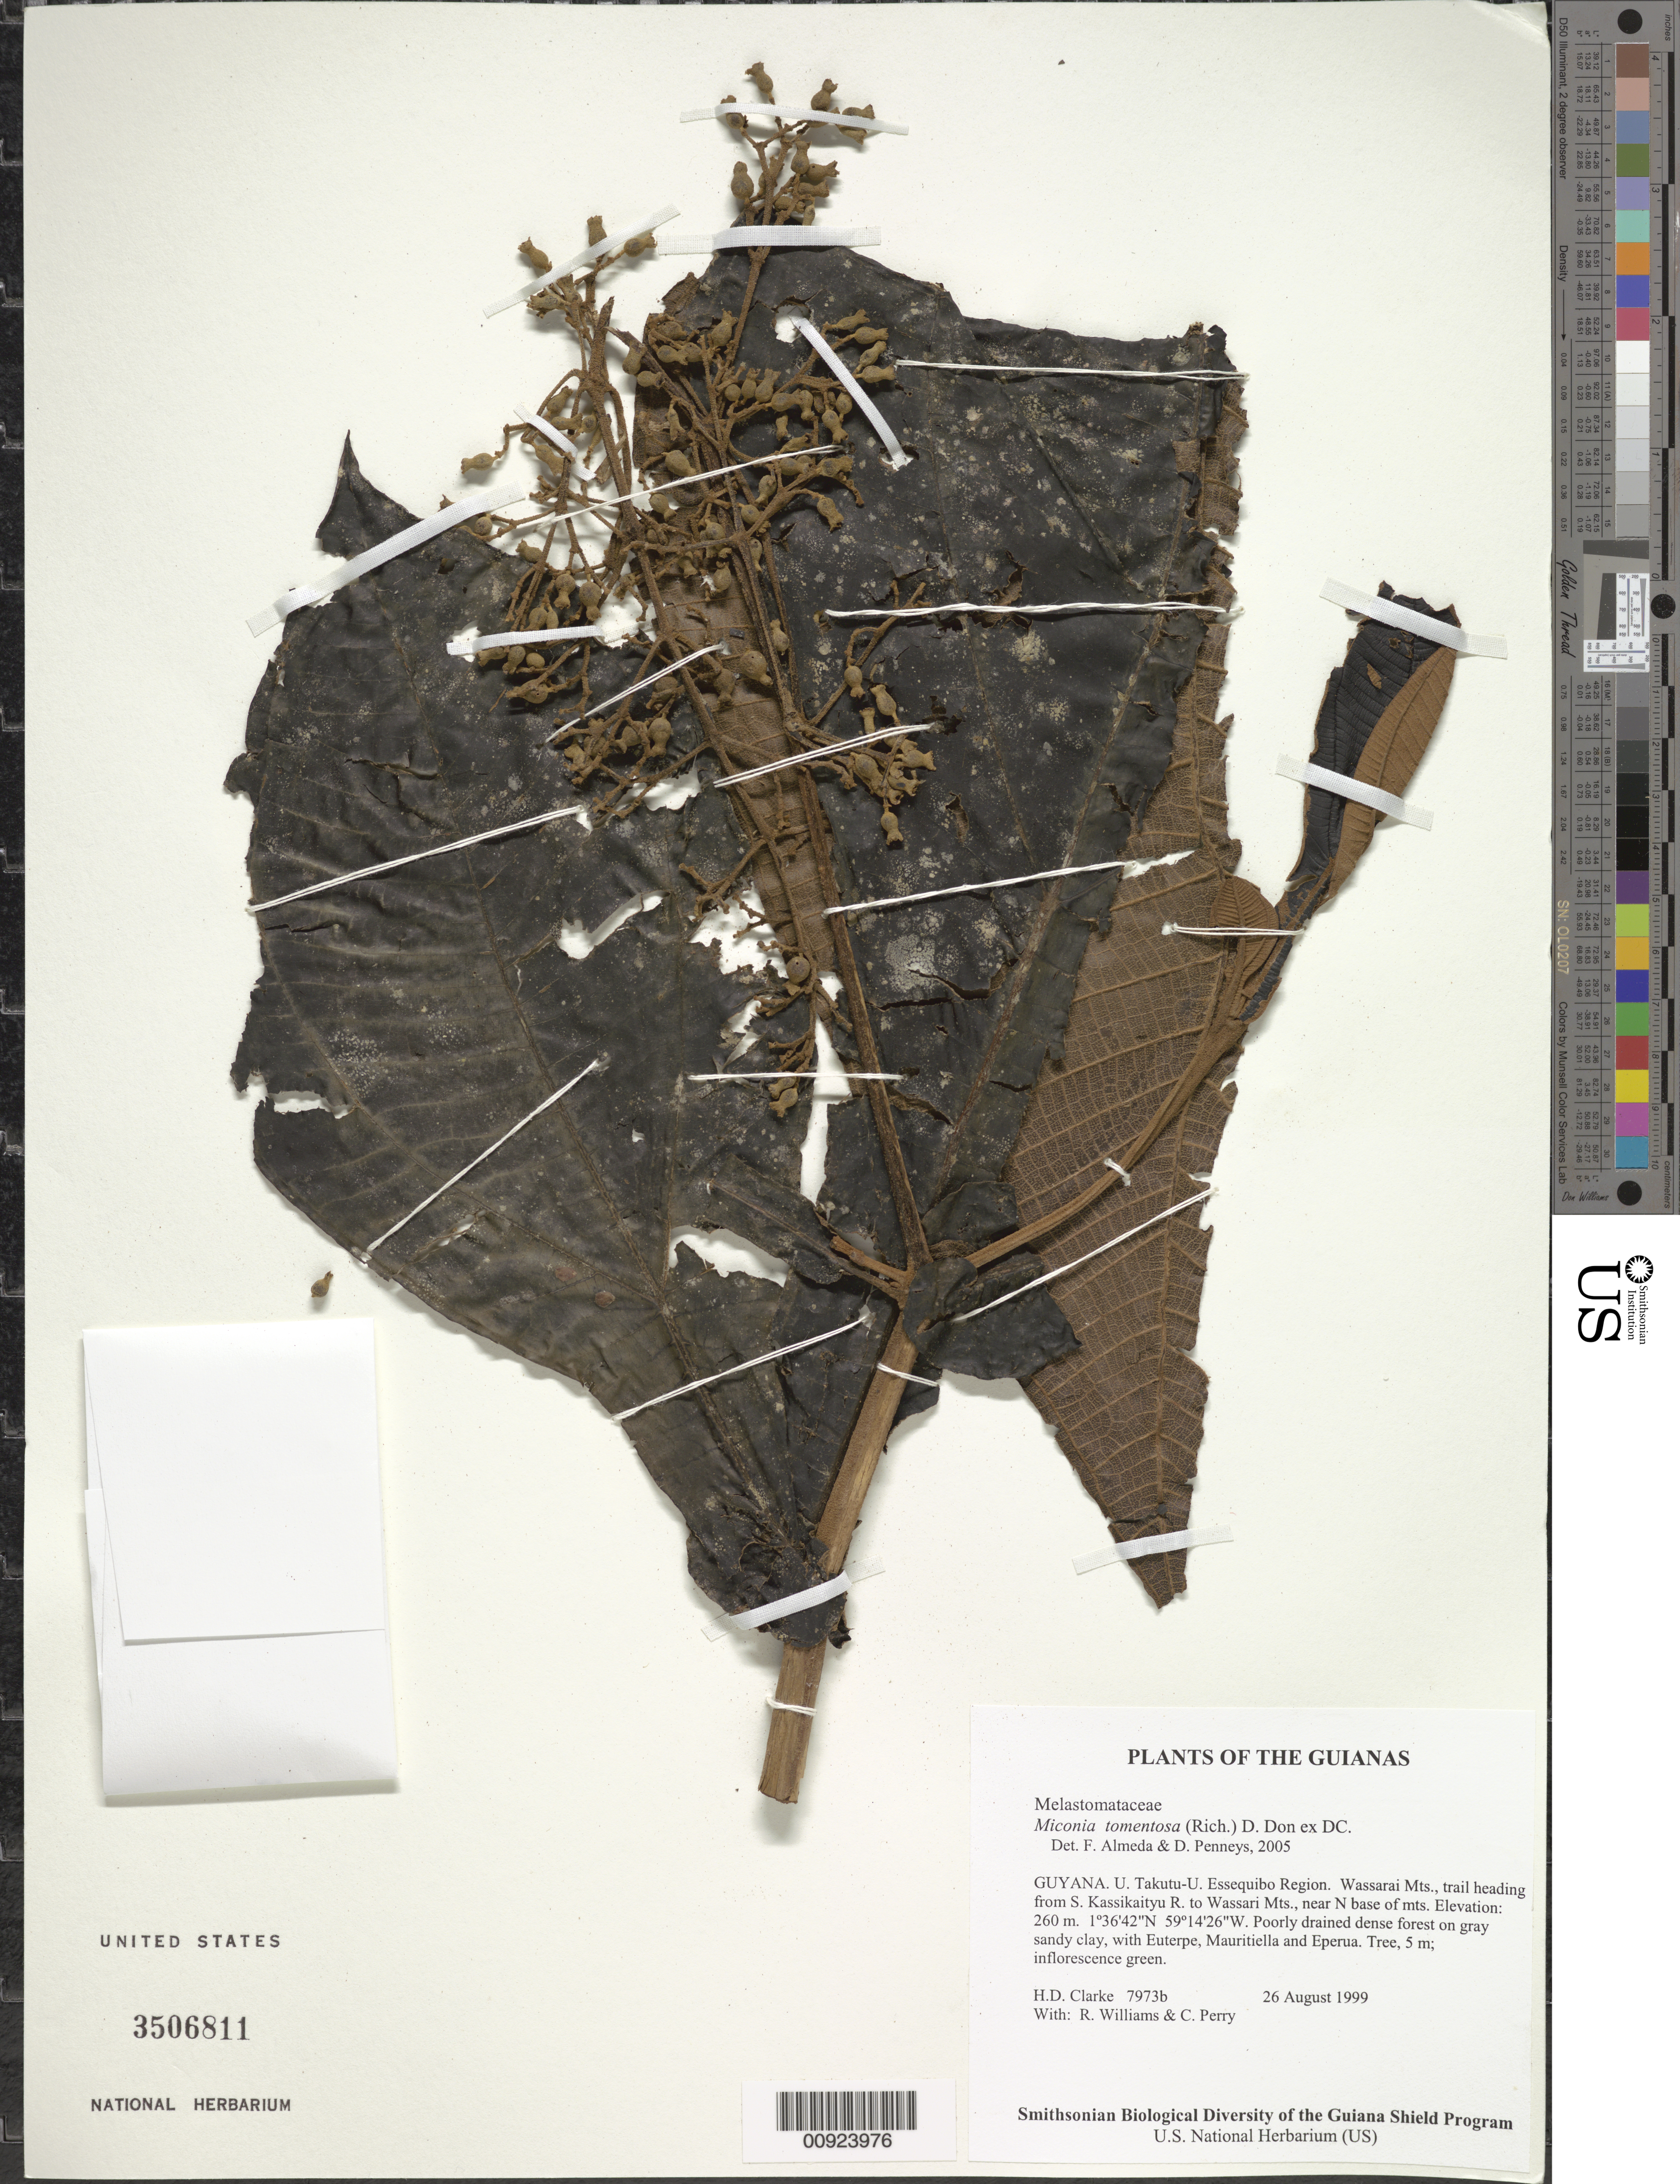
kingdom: Plantae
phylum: Tracheophyta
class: Magnoliopsida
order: Myrtales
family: Melastomataceae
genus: Miconia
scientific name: Miconia tomentosa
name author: (Rich.) D. Don ex DC.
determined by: Almeda, F.; Penneys, D. S.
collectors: H. D. Clarke, R. Williams & C. Perry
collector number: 7973 b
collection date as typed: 26 August 1999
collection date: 1999-08-26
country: Guyana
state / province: U. Takutu-U. Essequibo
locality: Wassarai Mts., trail heading from S. Kassikaityu R. to Wassari Mts., near N base of mts.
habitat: Poorly drained dense forest on gray sandy clay, with Euterpe, Mauritiella and Eperua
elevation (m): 260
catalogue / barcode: US 3506811